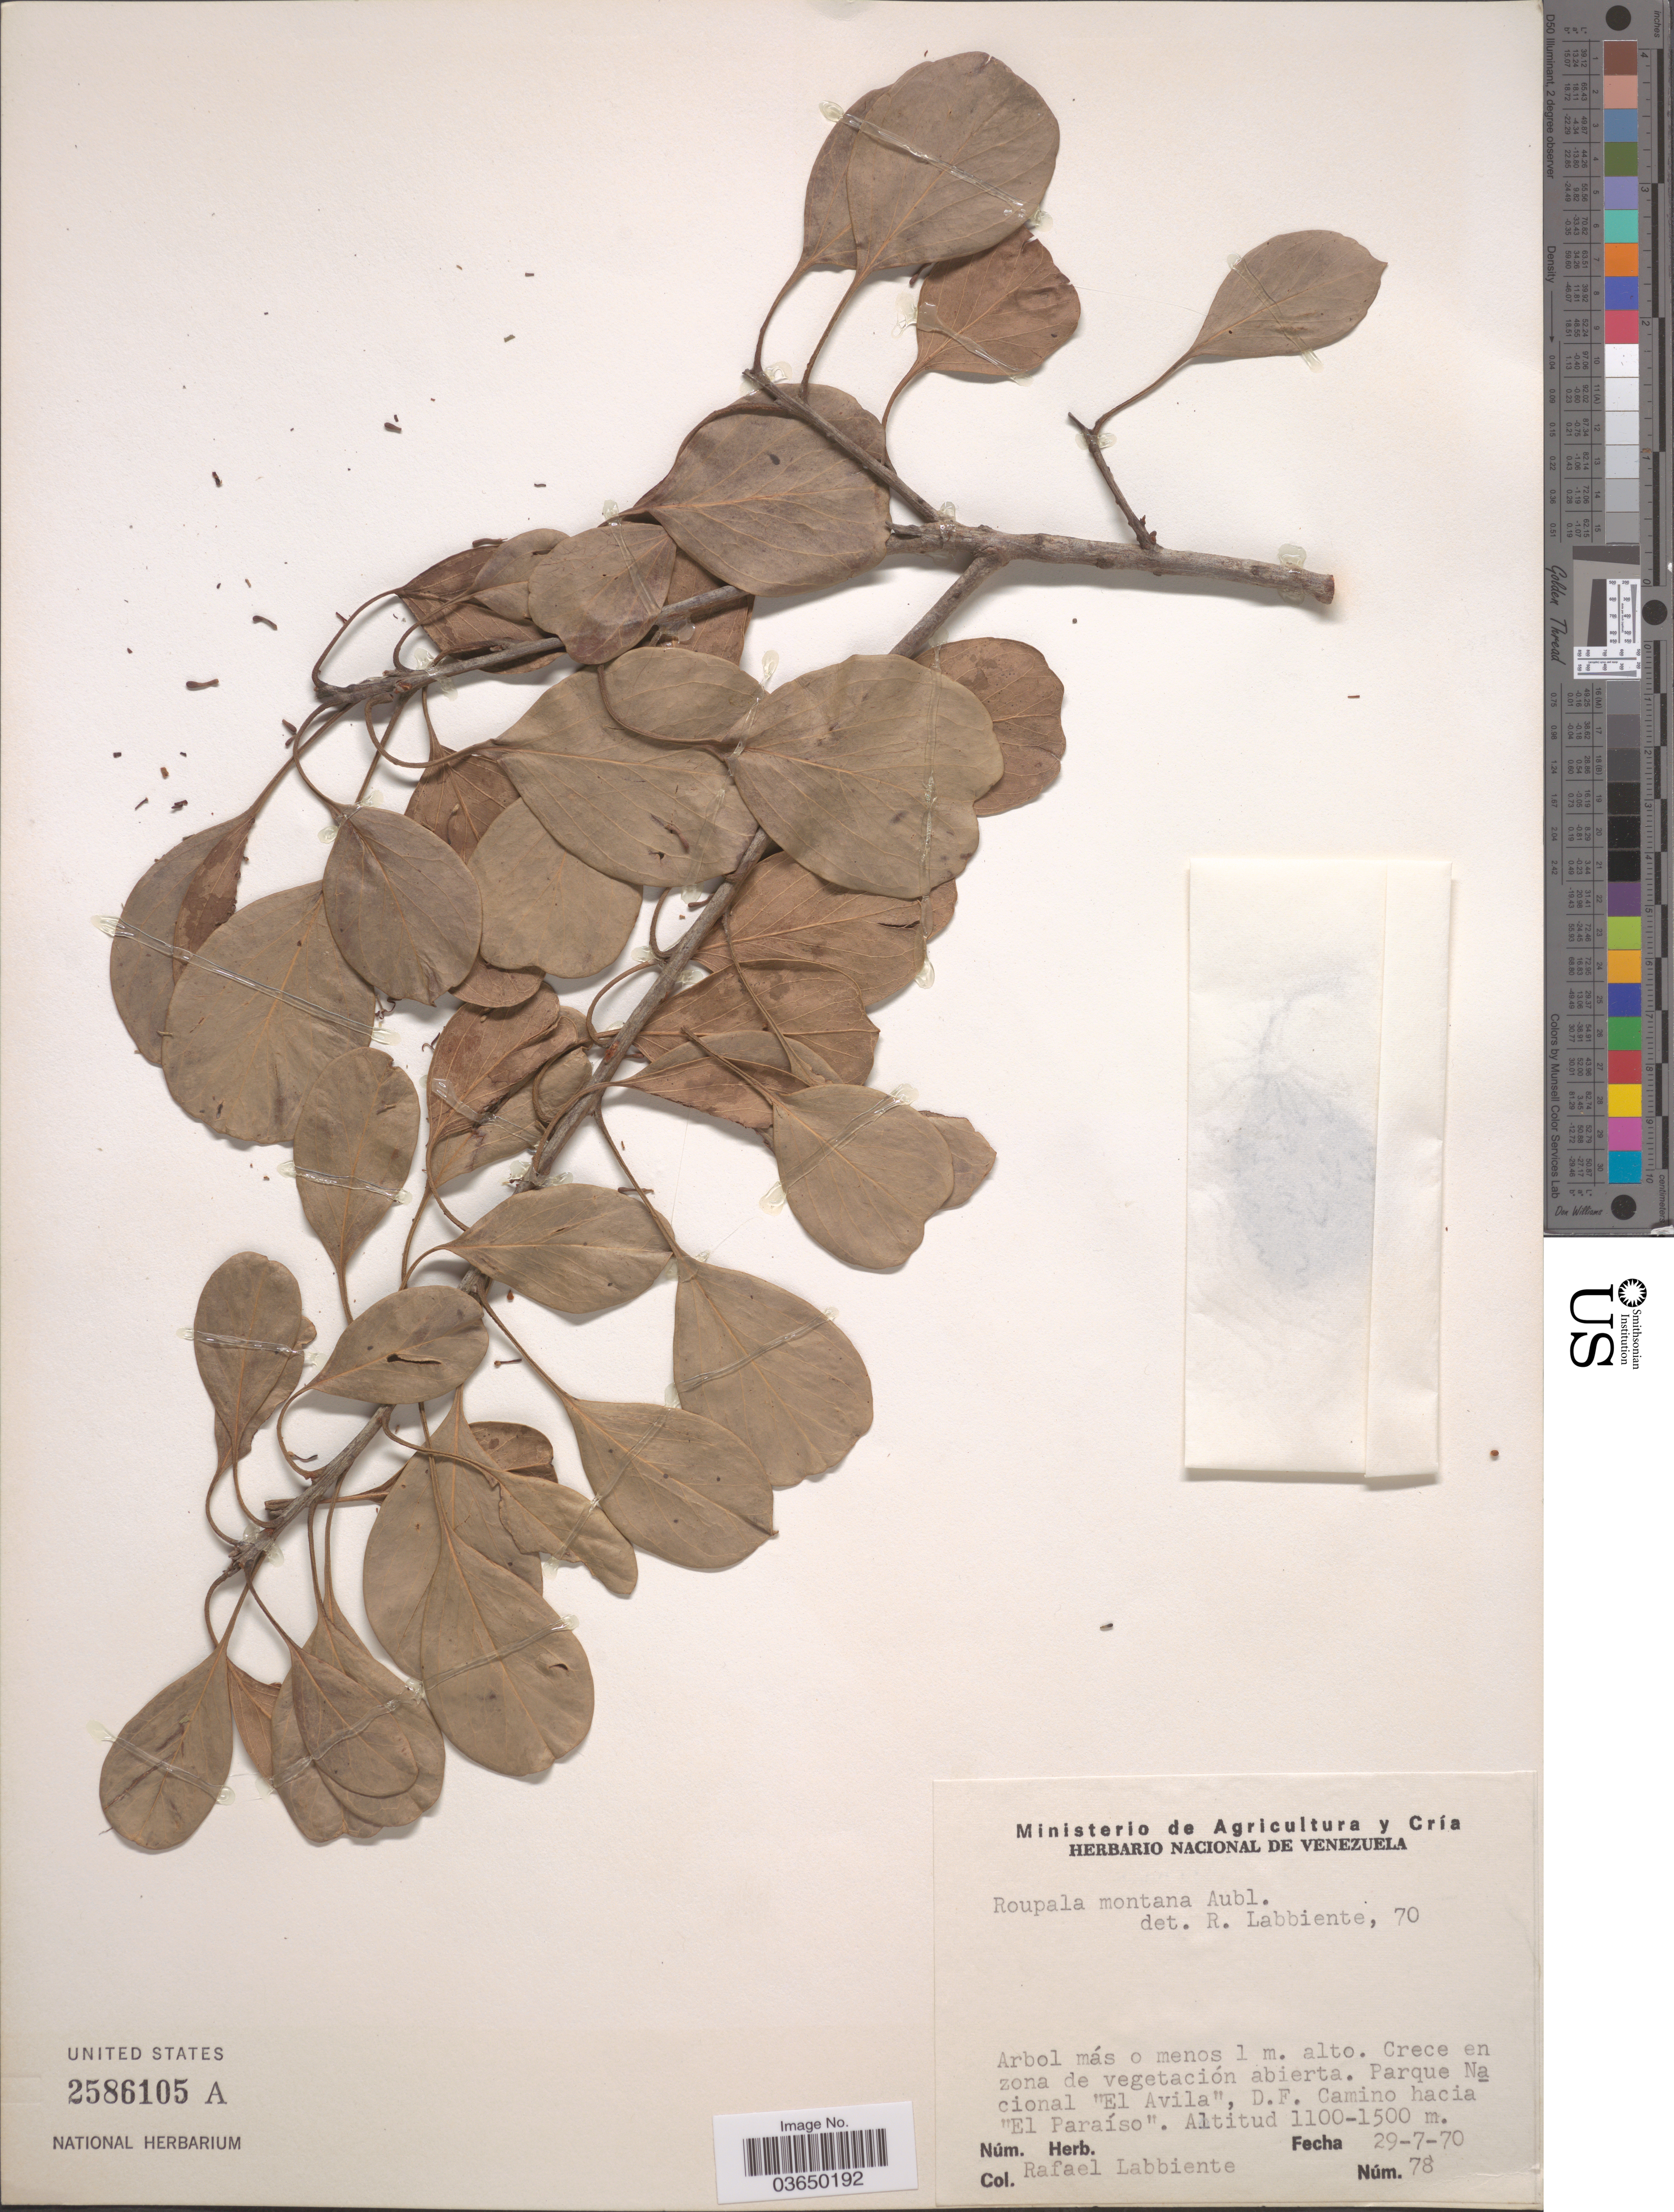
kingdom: Plantae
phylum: Tracheophyta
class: Magnoliopsida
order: Proteales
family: Proteaceae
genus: Roupala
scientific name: Roupala montana var. montana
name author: Aubl.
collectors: R. Labbiente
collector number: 78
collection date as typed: Transcribed d/m/y: 29/7/70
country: Venezuela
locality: Parque Nacional "El Avila", D.F. Camino hacia "El Paraíso".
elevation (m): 1100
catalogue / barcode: US 2586105A